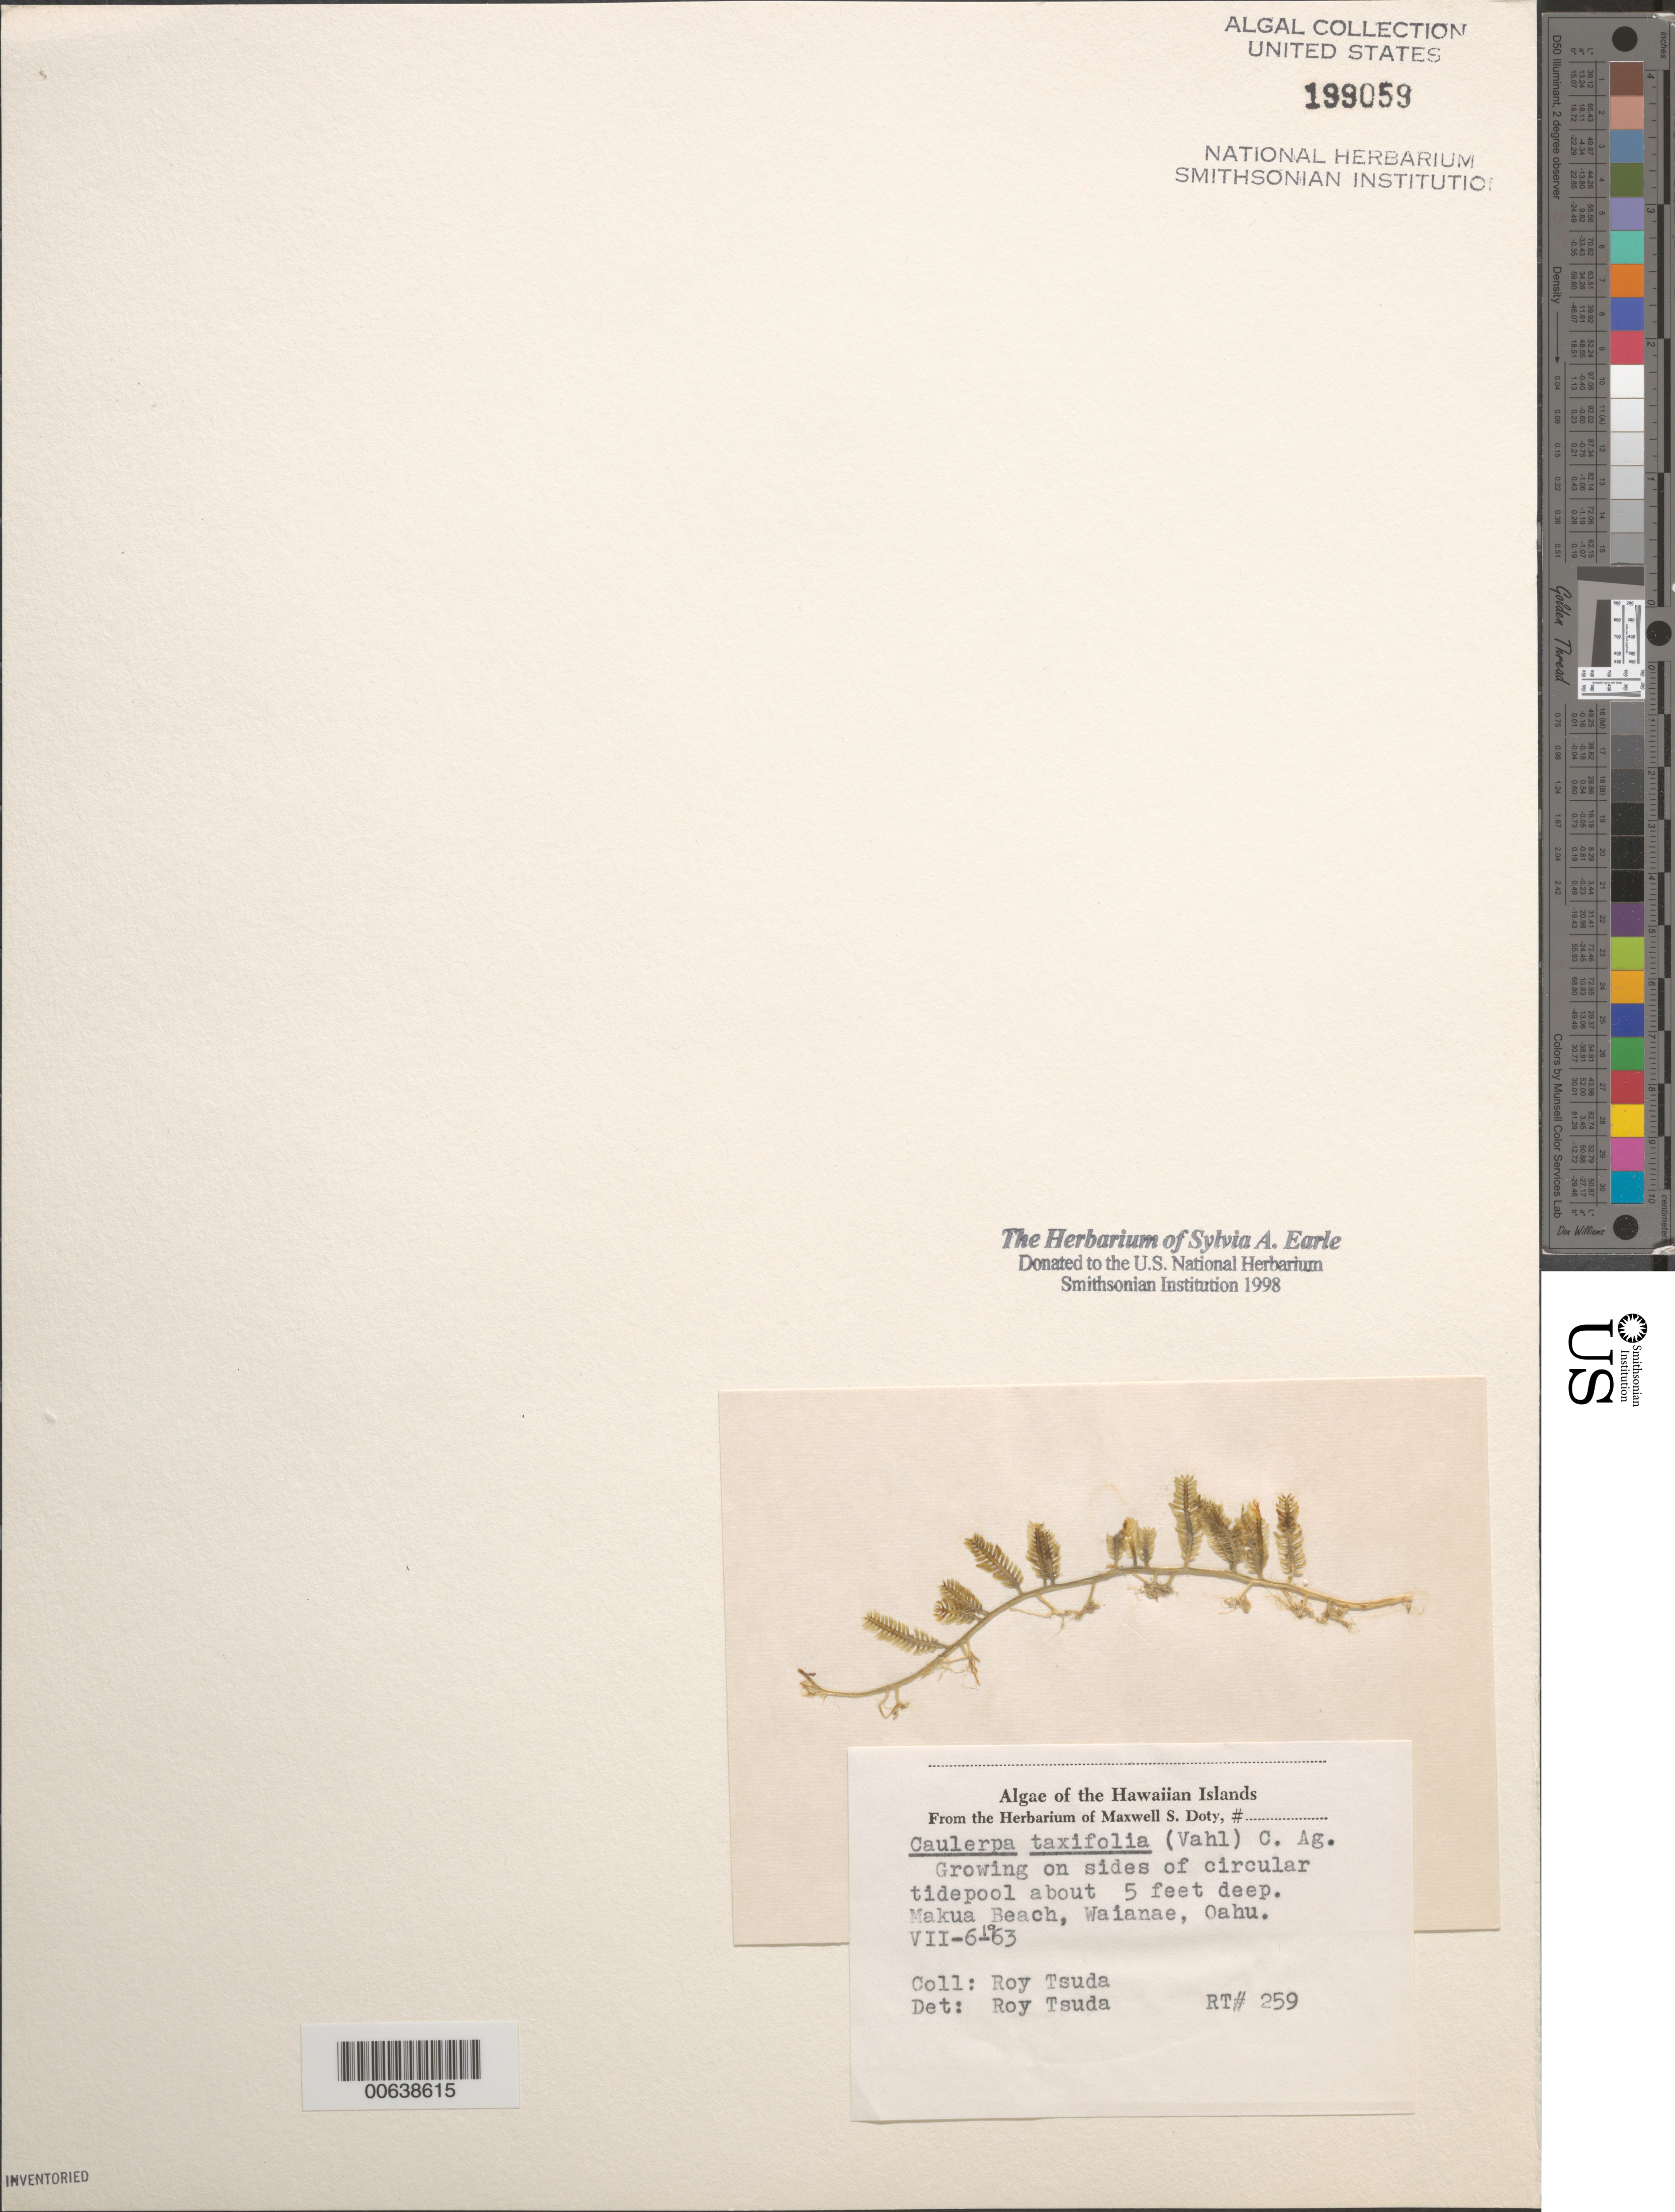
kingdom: Plantae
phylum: Chlorophyta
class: Ulvophyceae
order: Bryopsidales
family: Caulerpaceae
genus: Caulerpa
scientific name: Caulerpa taxifolia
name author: (M. Vahl) C. Agardh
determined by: Tsuda, R. T.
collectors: R. Tsuda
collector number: RT 259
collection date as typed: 06 Jul 1963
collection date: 1963-07-06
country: United States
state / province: Hawaii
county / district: Honolulu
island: Oahu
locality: Waianae, Makua Beach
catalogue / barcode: US 199059